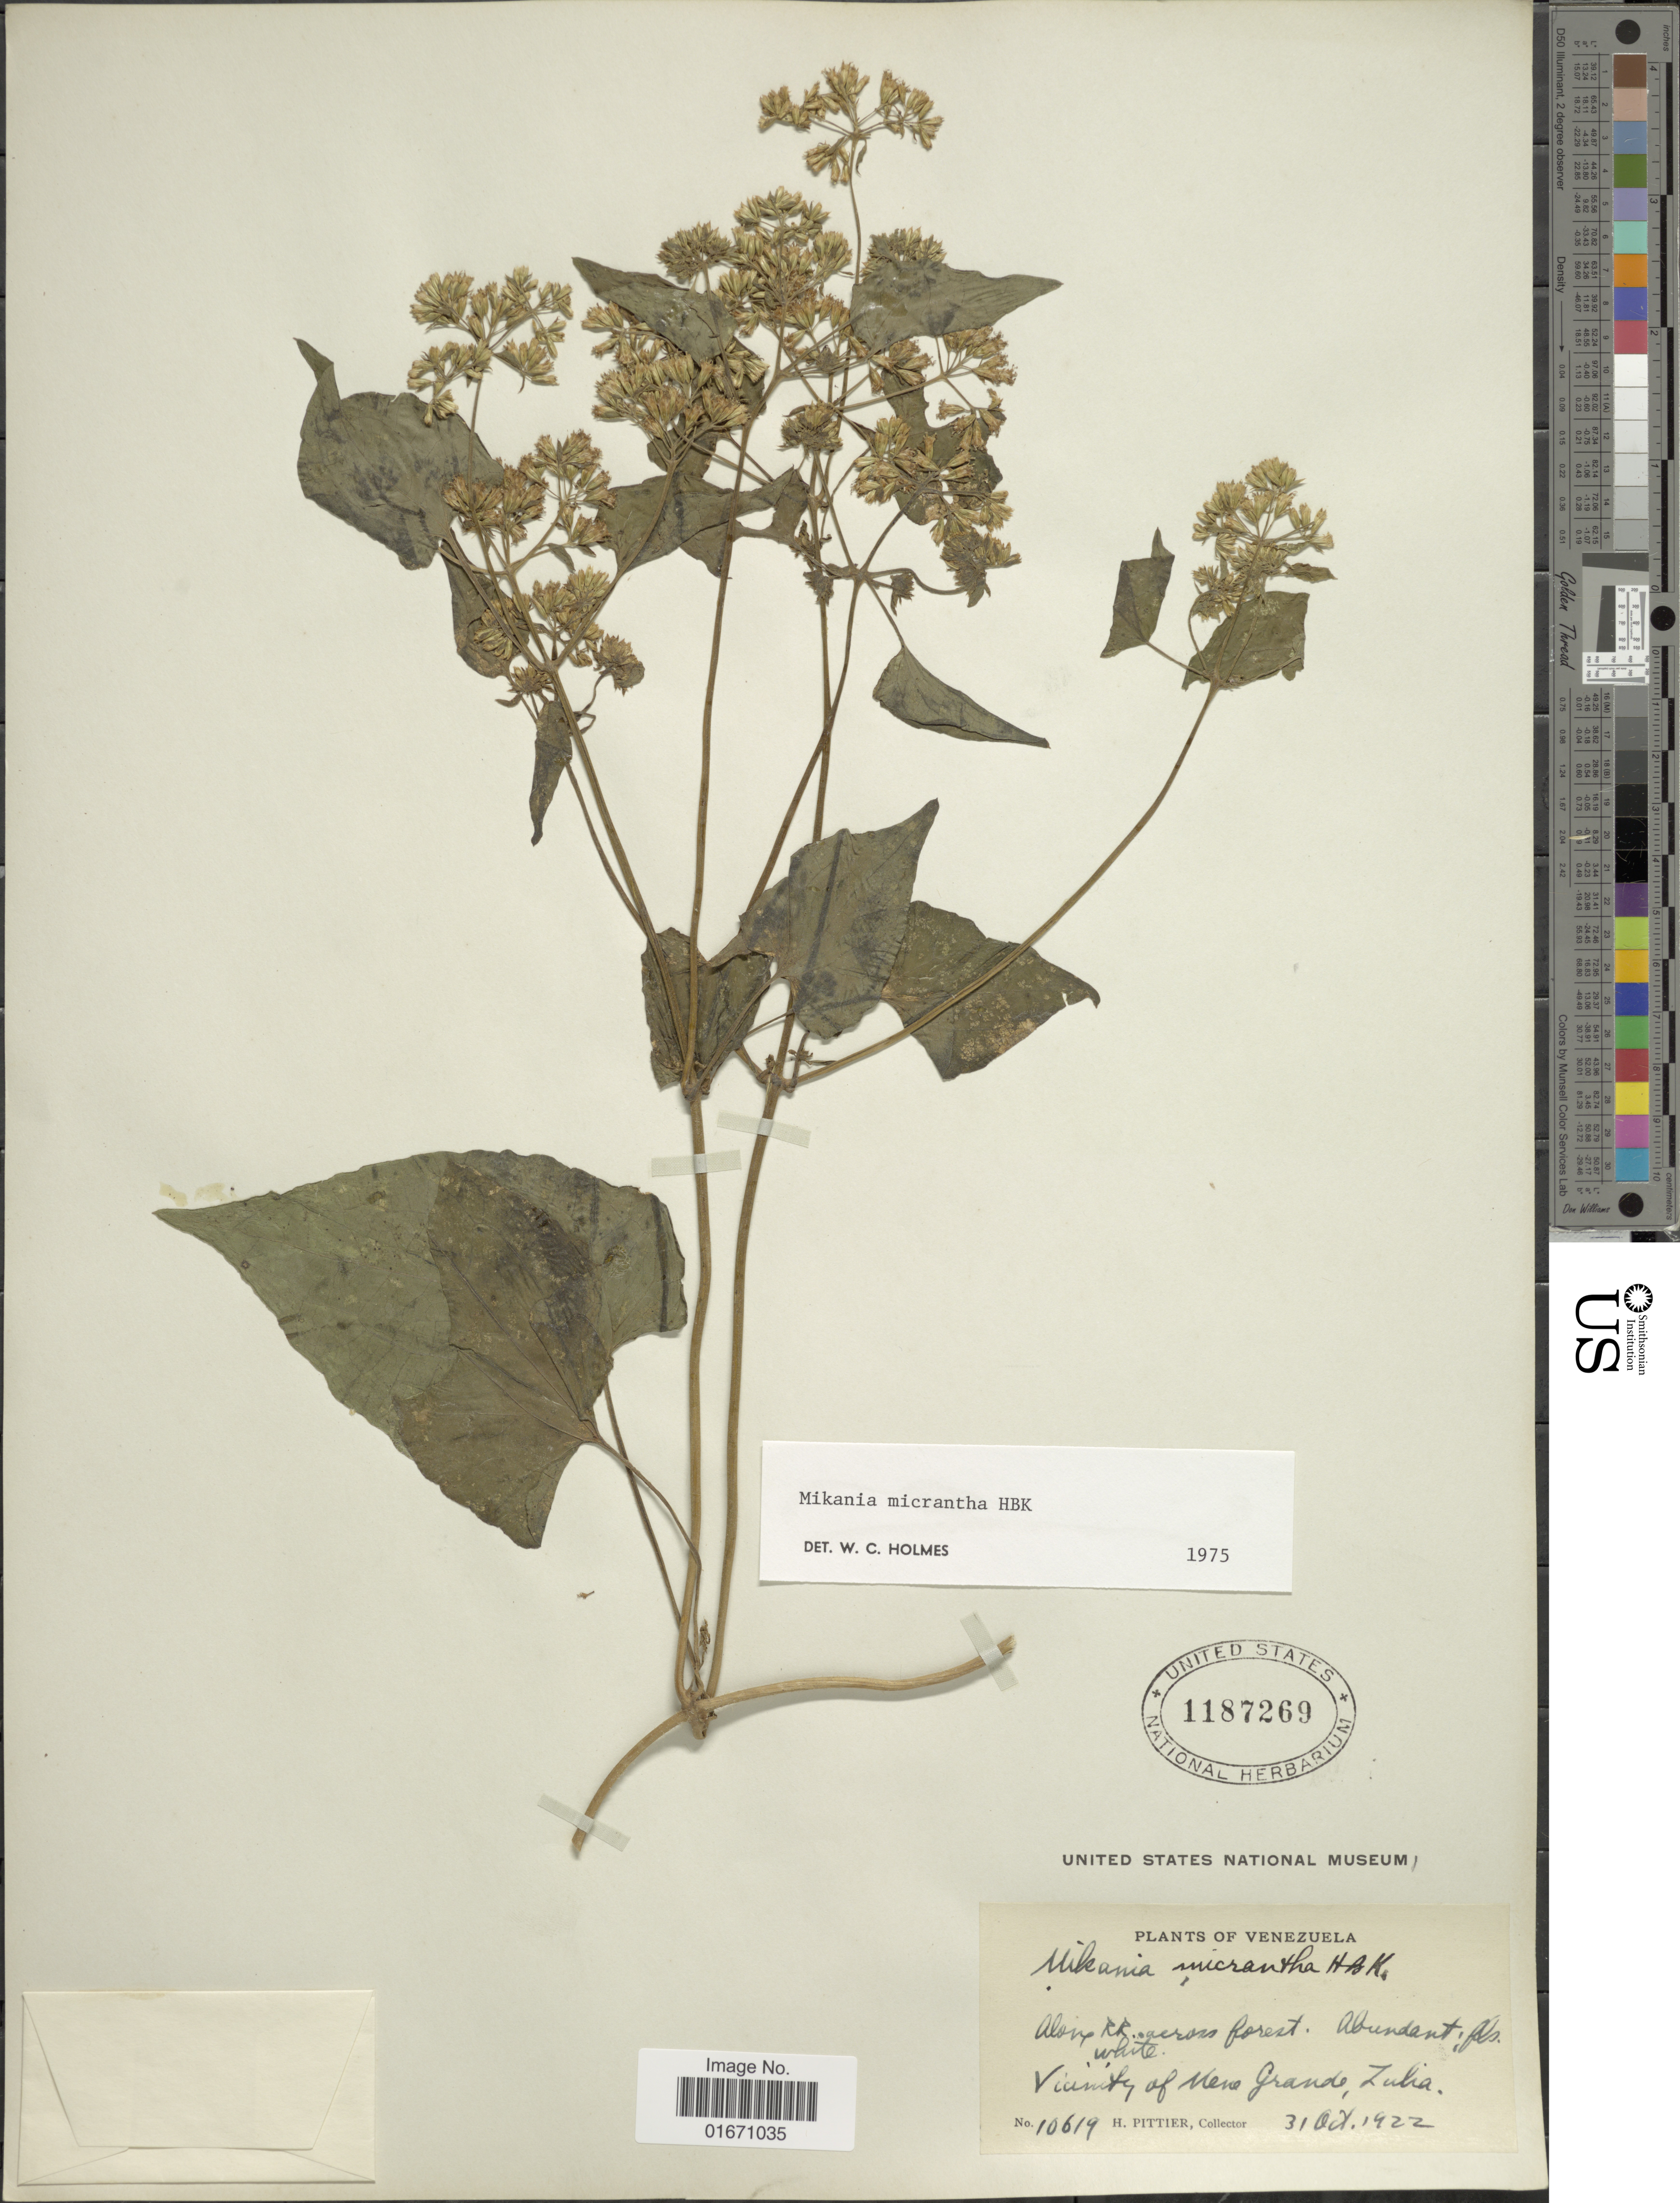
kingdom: Plantae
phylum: Tracheophyta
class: Magnoliopsida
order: Asterales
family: Asteraceae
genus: Mikania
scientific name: Mikania micrantha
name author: Kunth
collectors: H. F. Pittier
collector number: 10619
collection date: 1922-10-31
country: Venezuela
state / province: Zulia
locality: Vicinity of Mene Grande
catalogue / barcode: US 1187269